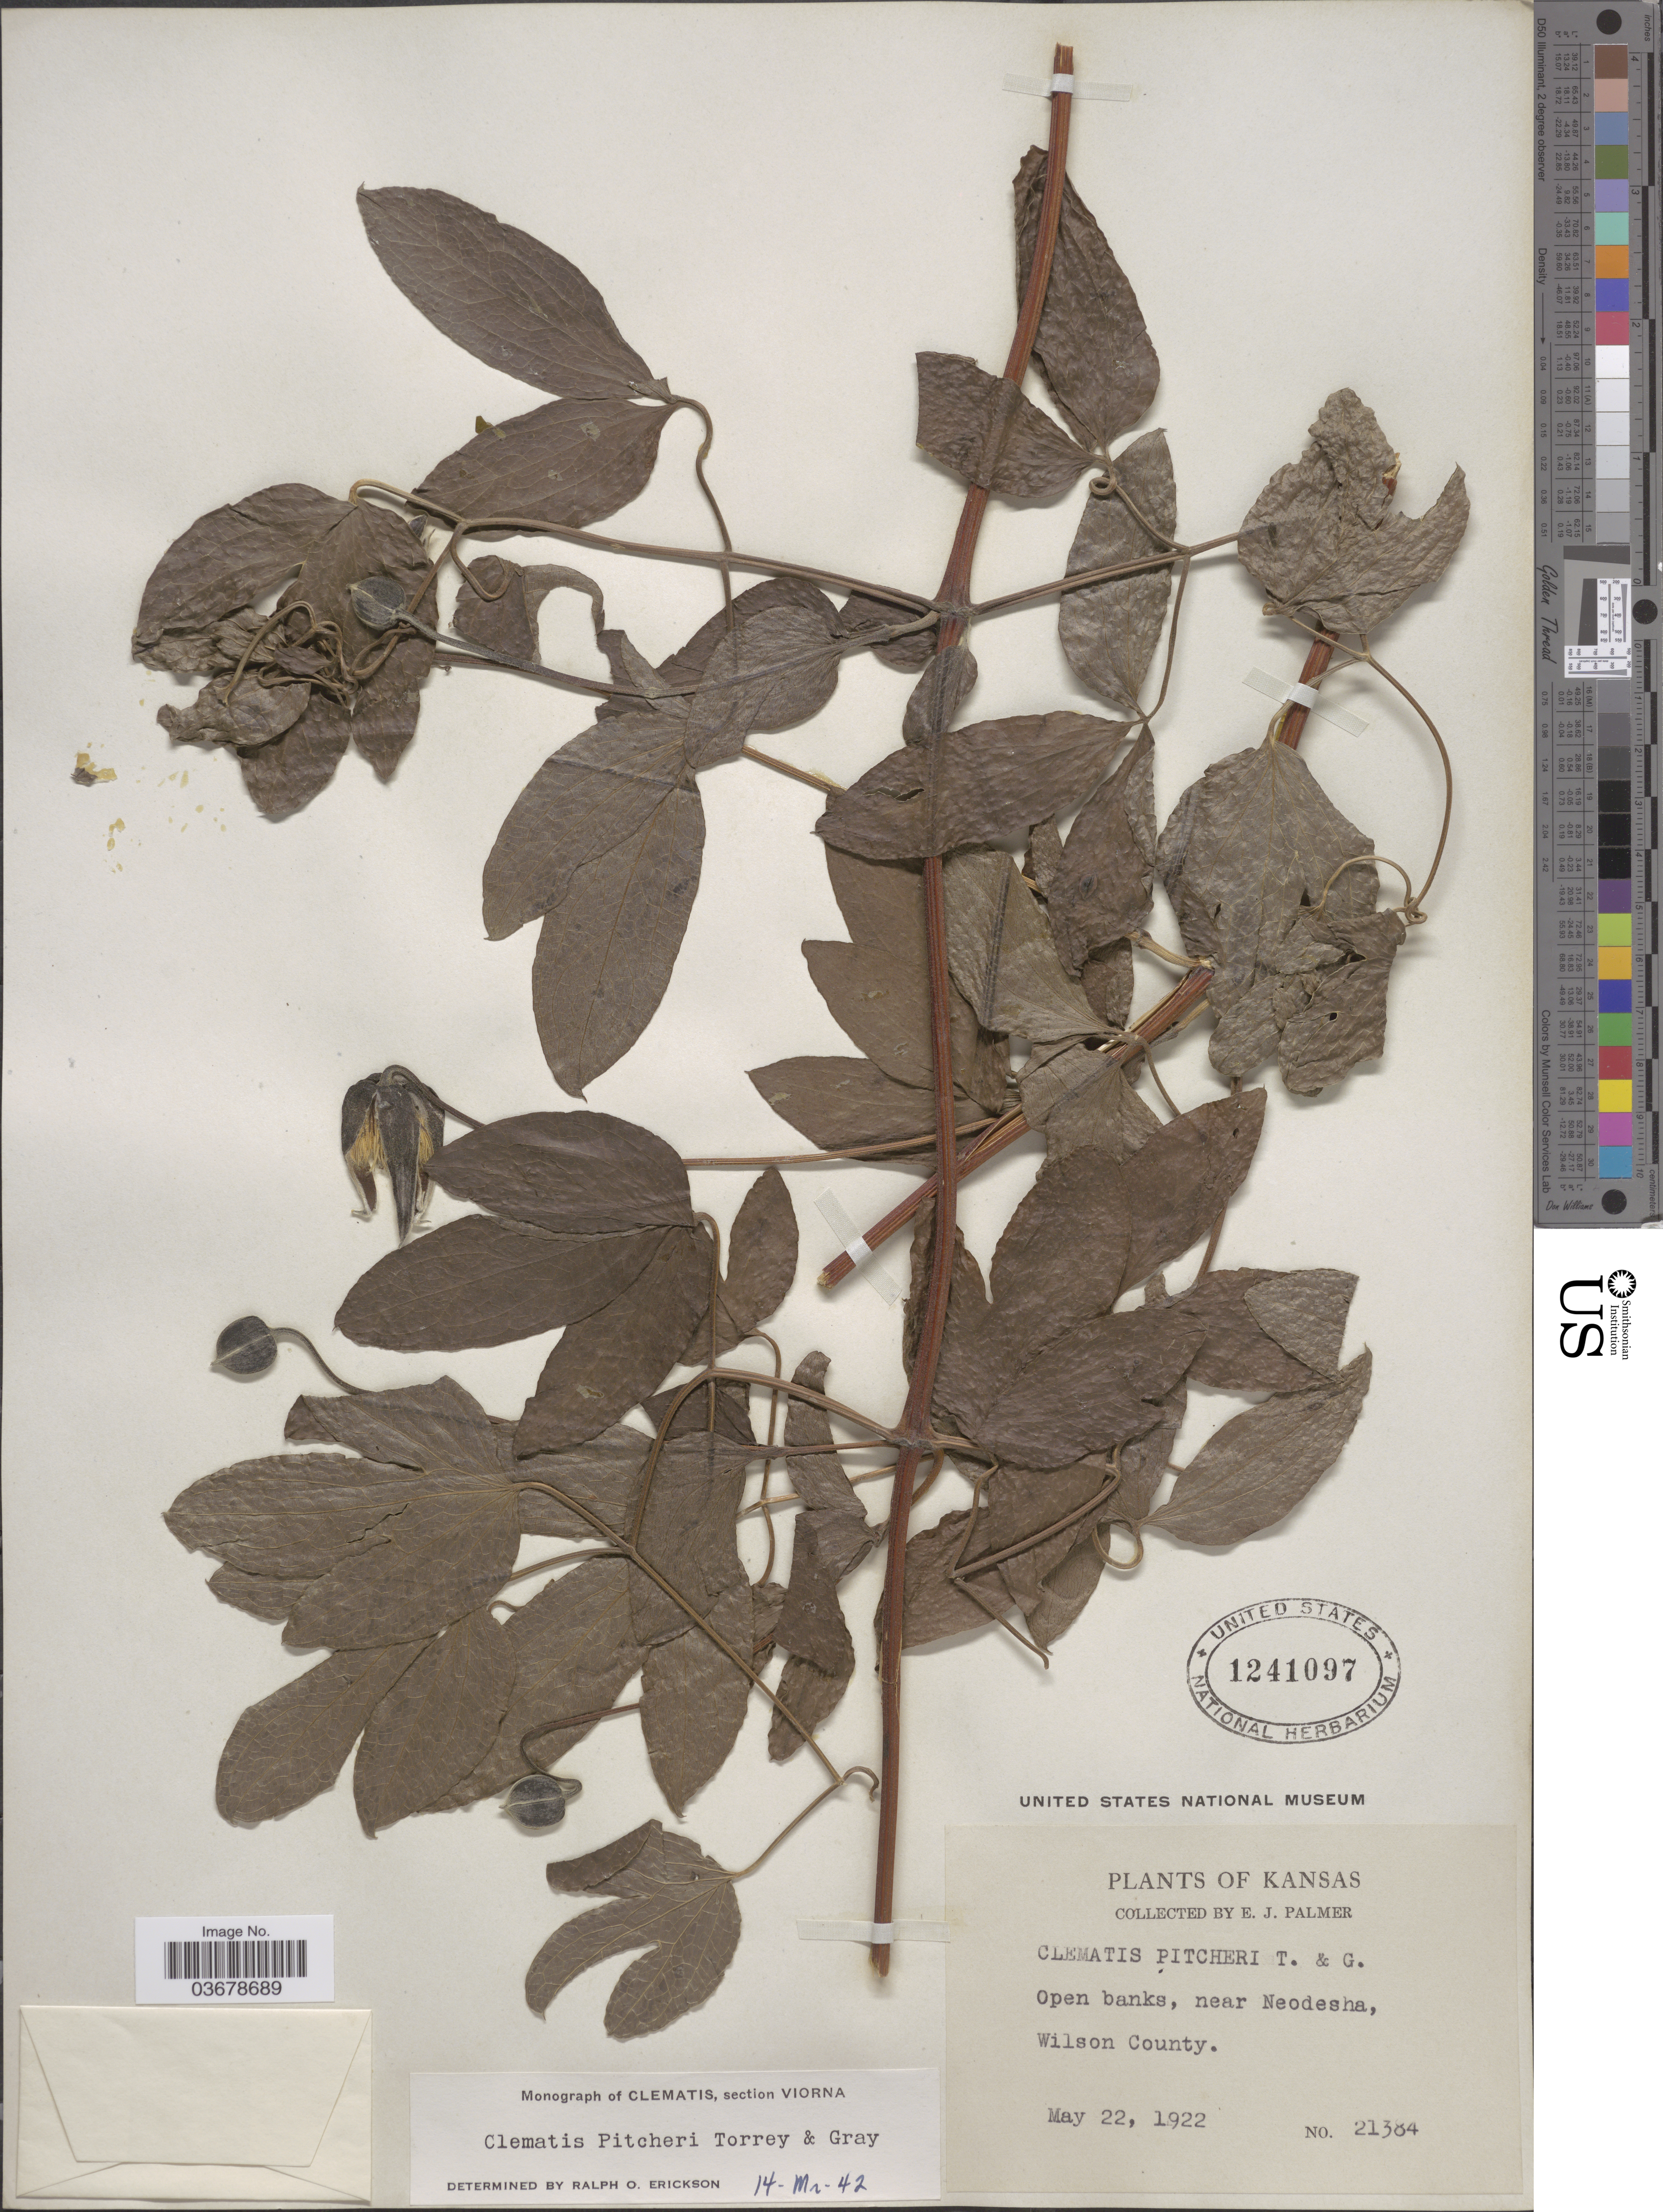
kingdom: Plantae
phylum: Tracheophyta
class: Magnoliopsida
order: Ranunculales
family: Ranunculaceae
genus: Clematis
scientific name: Clematis viorna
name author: L.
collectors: E. J. Palmer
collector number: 21384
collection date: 1922-05-22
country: United States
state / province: Kansas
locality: Open banks, near Neodesha, Wilson County.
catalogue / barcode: US 1241097